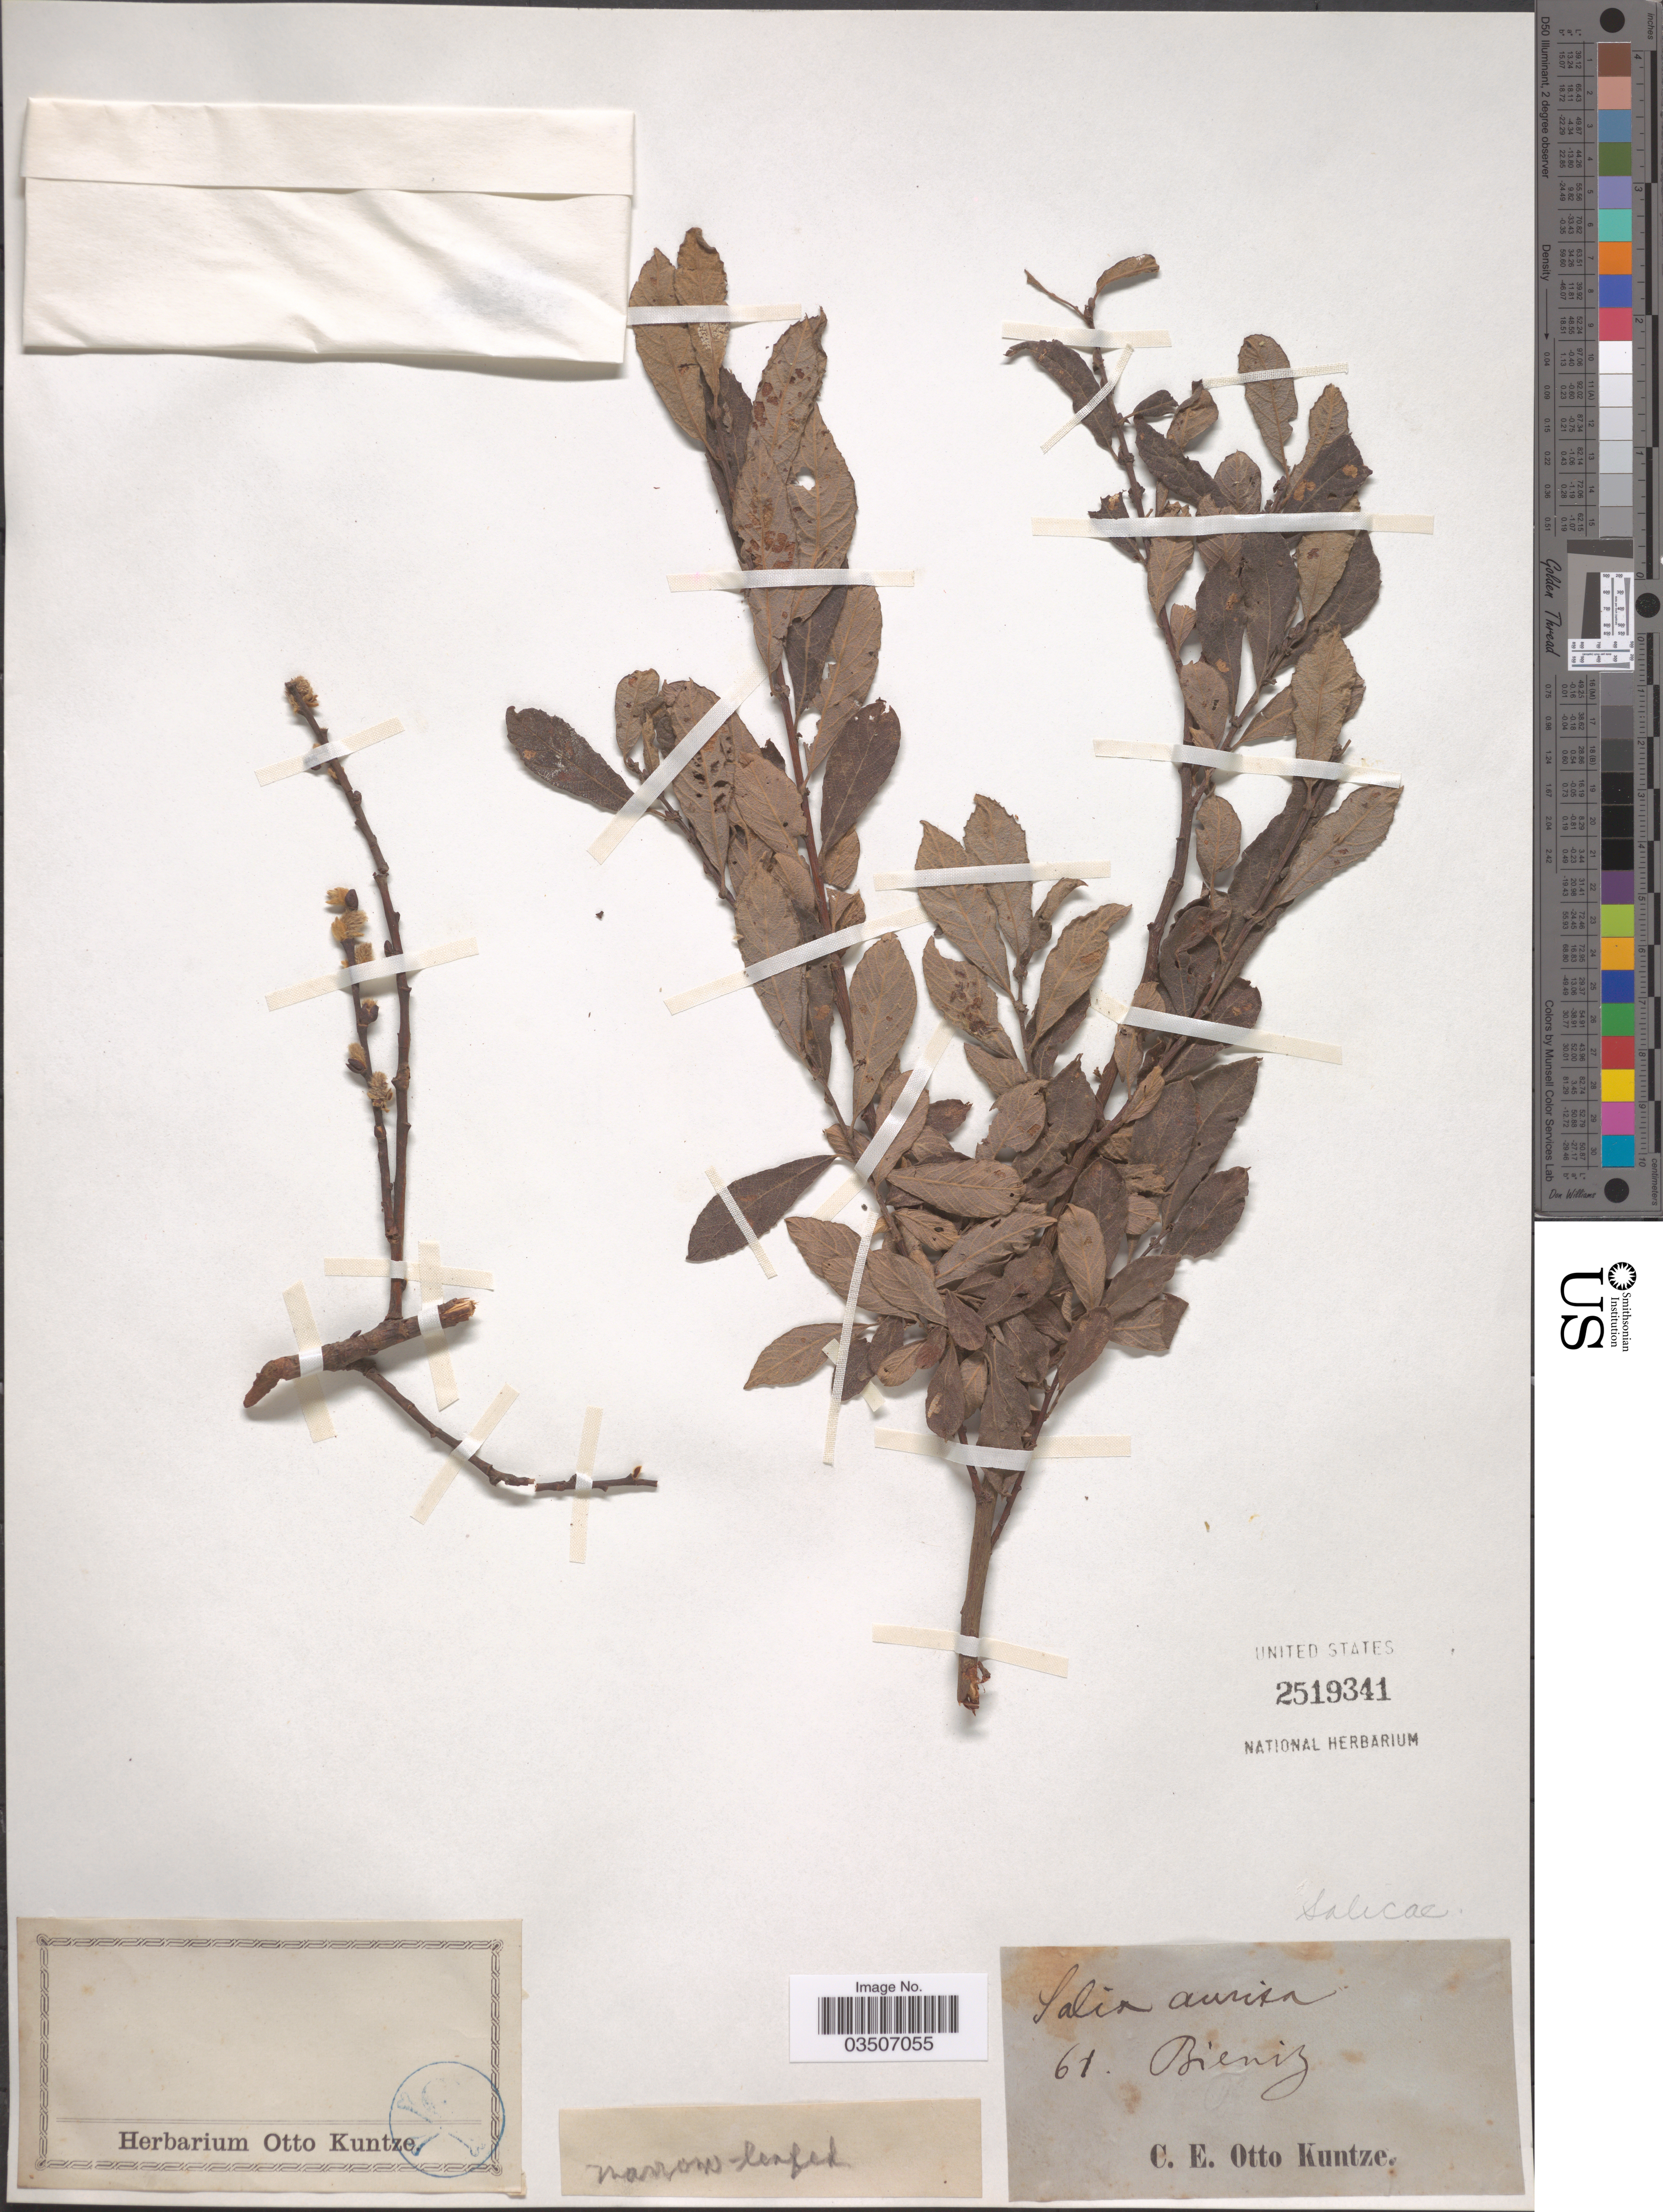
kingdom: Plantae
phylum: Tracheophyta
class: Magnoliopsida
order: Malpighiales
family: Salicaceae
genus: Salix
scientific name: Salix aurita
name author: L.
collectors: C.E.O. Kuntze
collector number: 61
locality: Bienig.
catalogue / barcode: US 2519341